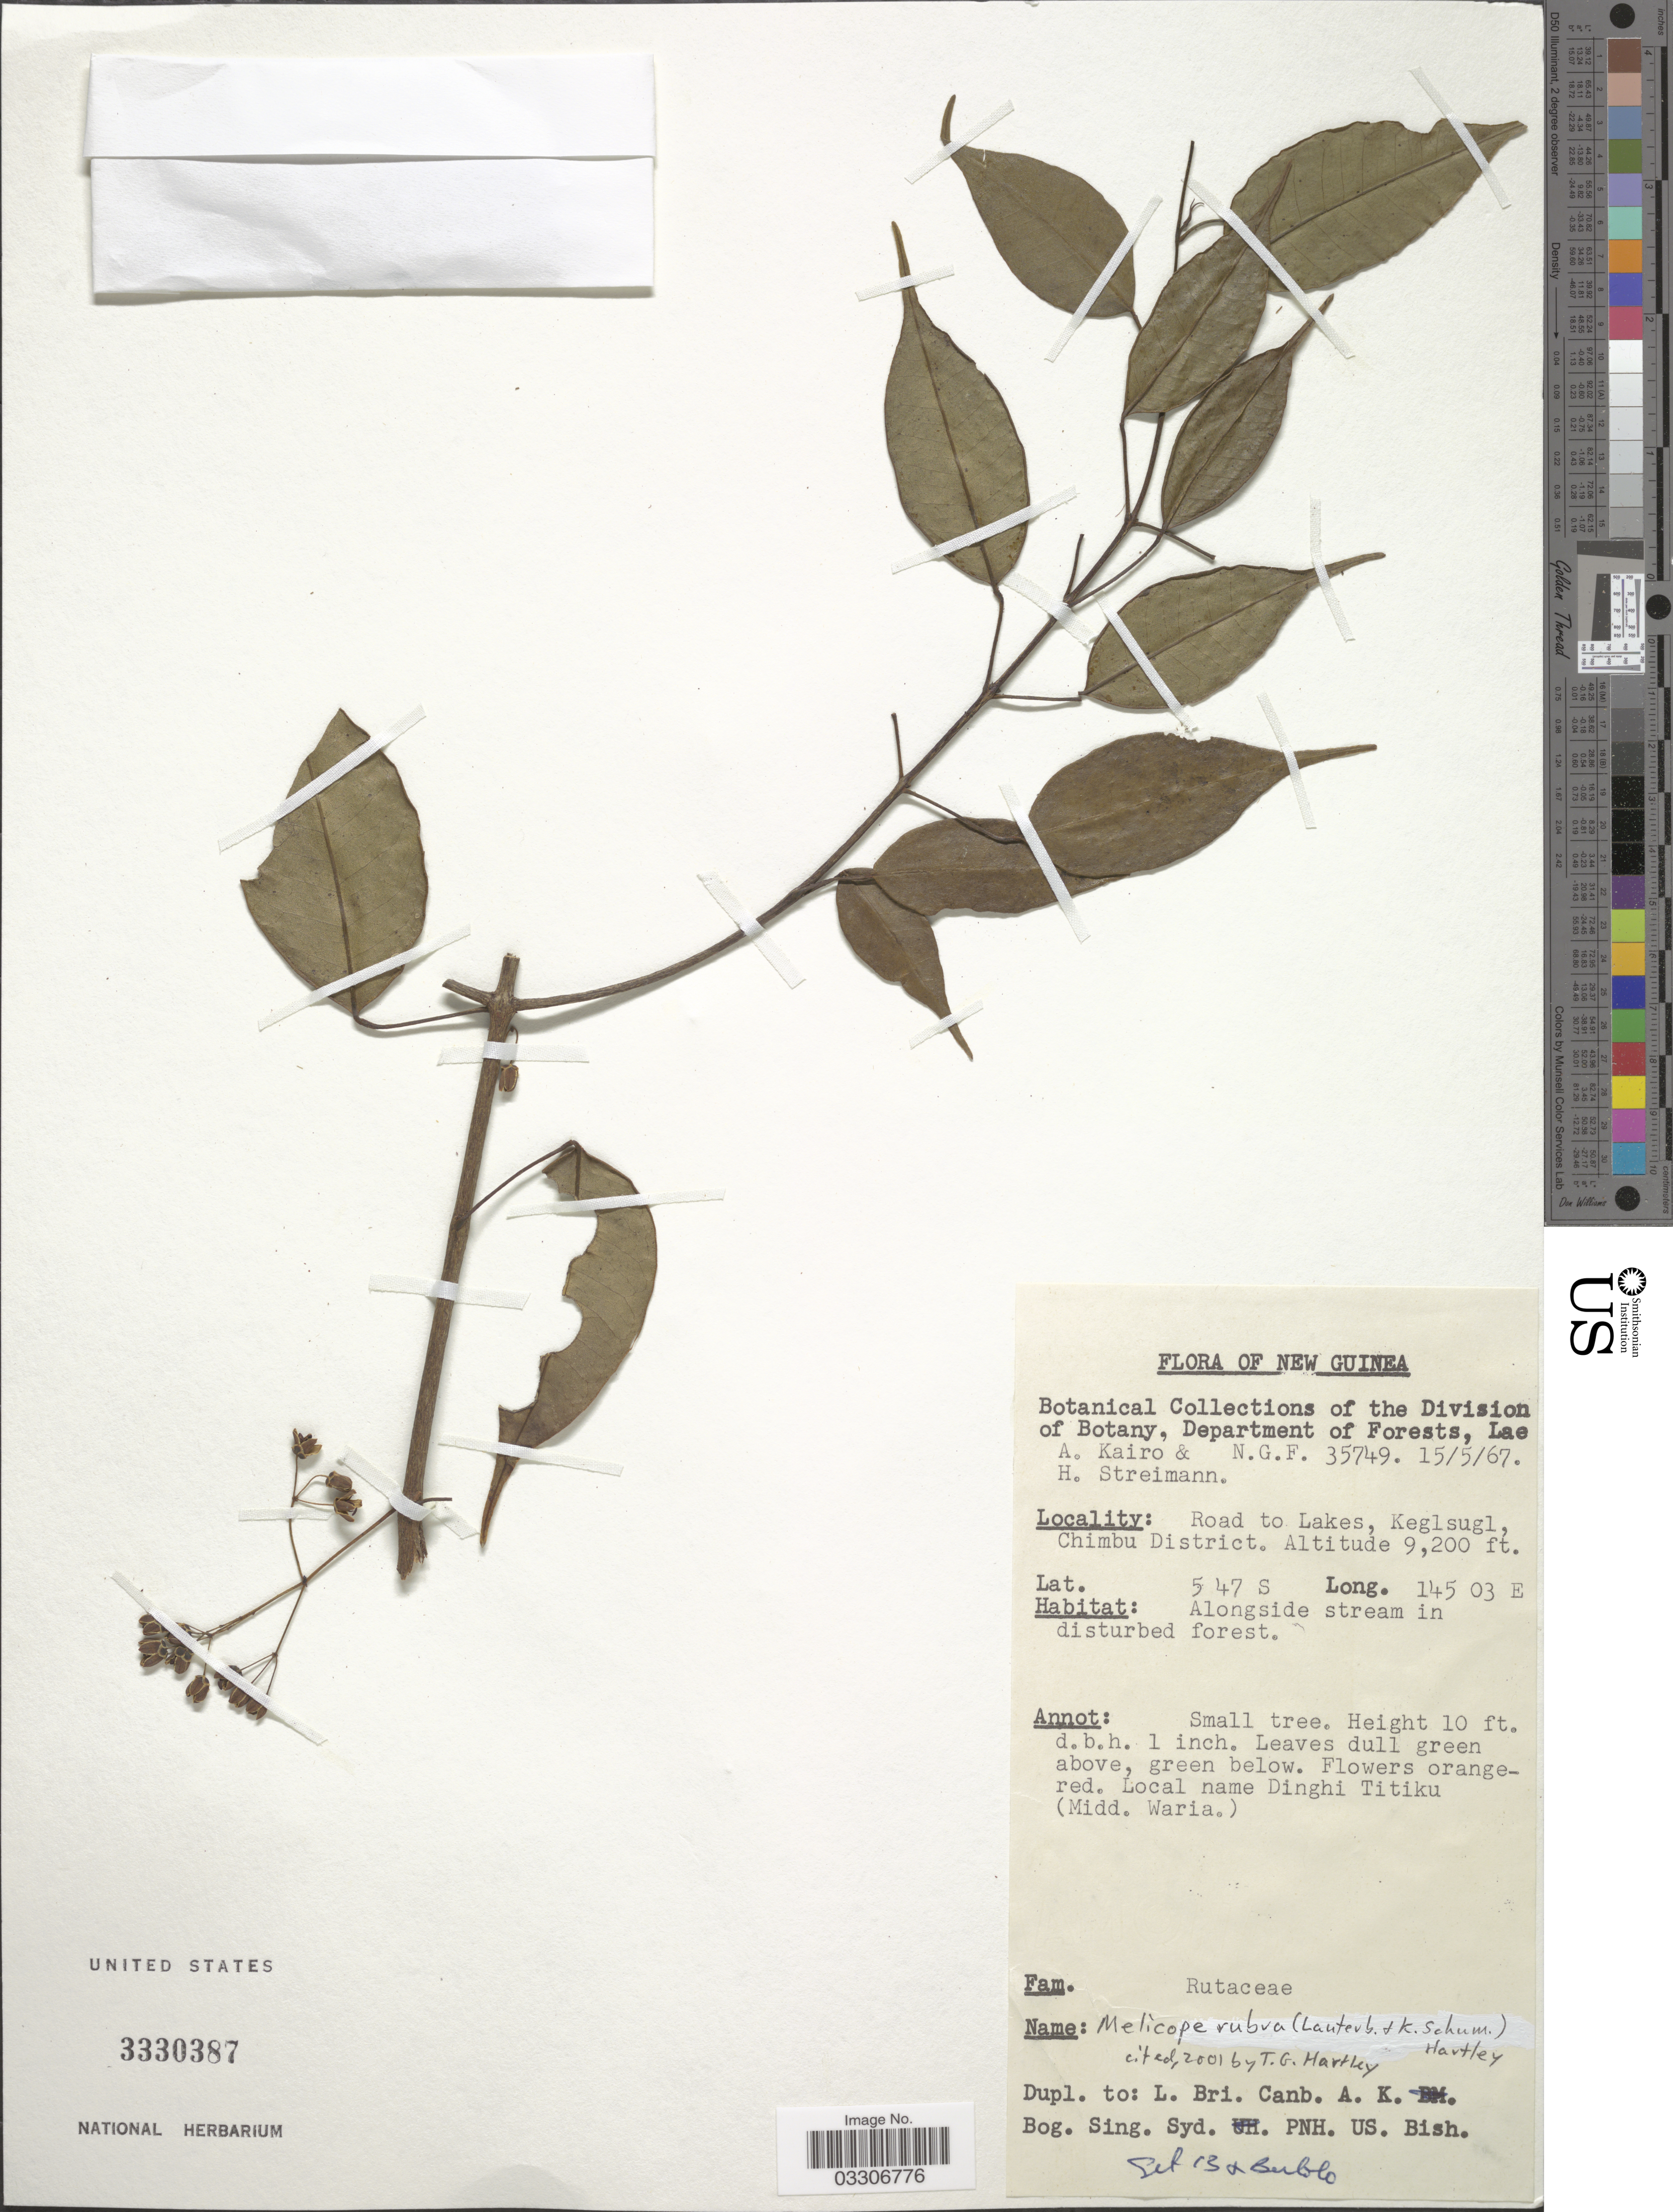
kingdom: Plantae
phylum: Tracheophyta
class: Magnoliopsida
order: Sapindales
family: Rutaceae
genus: Melicope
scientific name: Melicope rubra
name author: (Lauterb. & K. Schum.) T.G. Hartley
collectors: A. Kairo & H. Streimann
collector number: NGF 35749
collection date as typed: Transcribed d/m/y: 15/5/67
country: Papua New Guinea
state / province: Chimbu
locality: New Guinea. Road to Lakes, Keglsugl.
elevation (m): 2804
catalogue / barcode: US 3330387